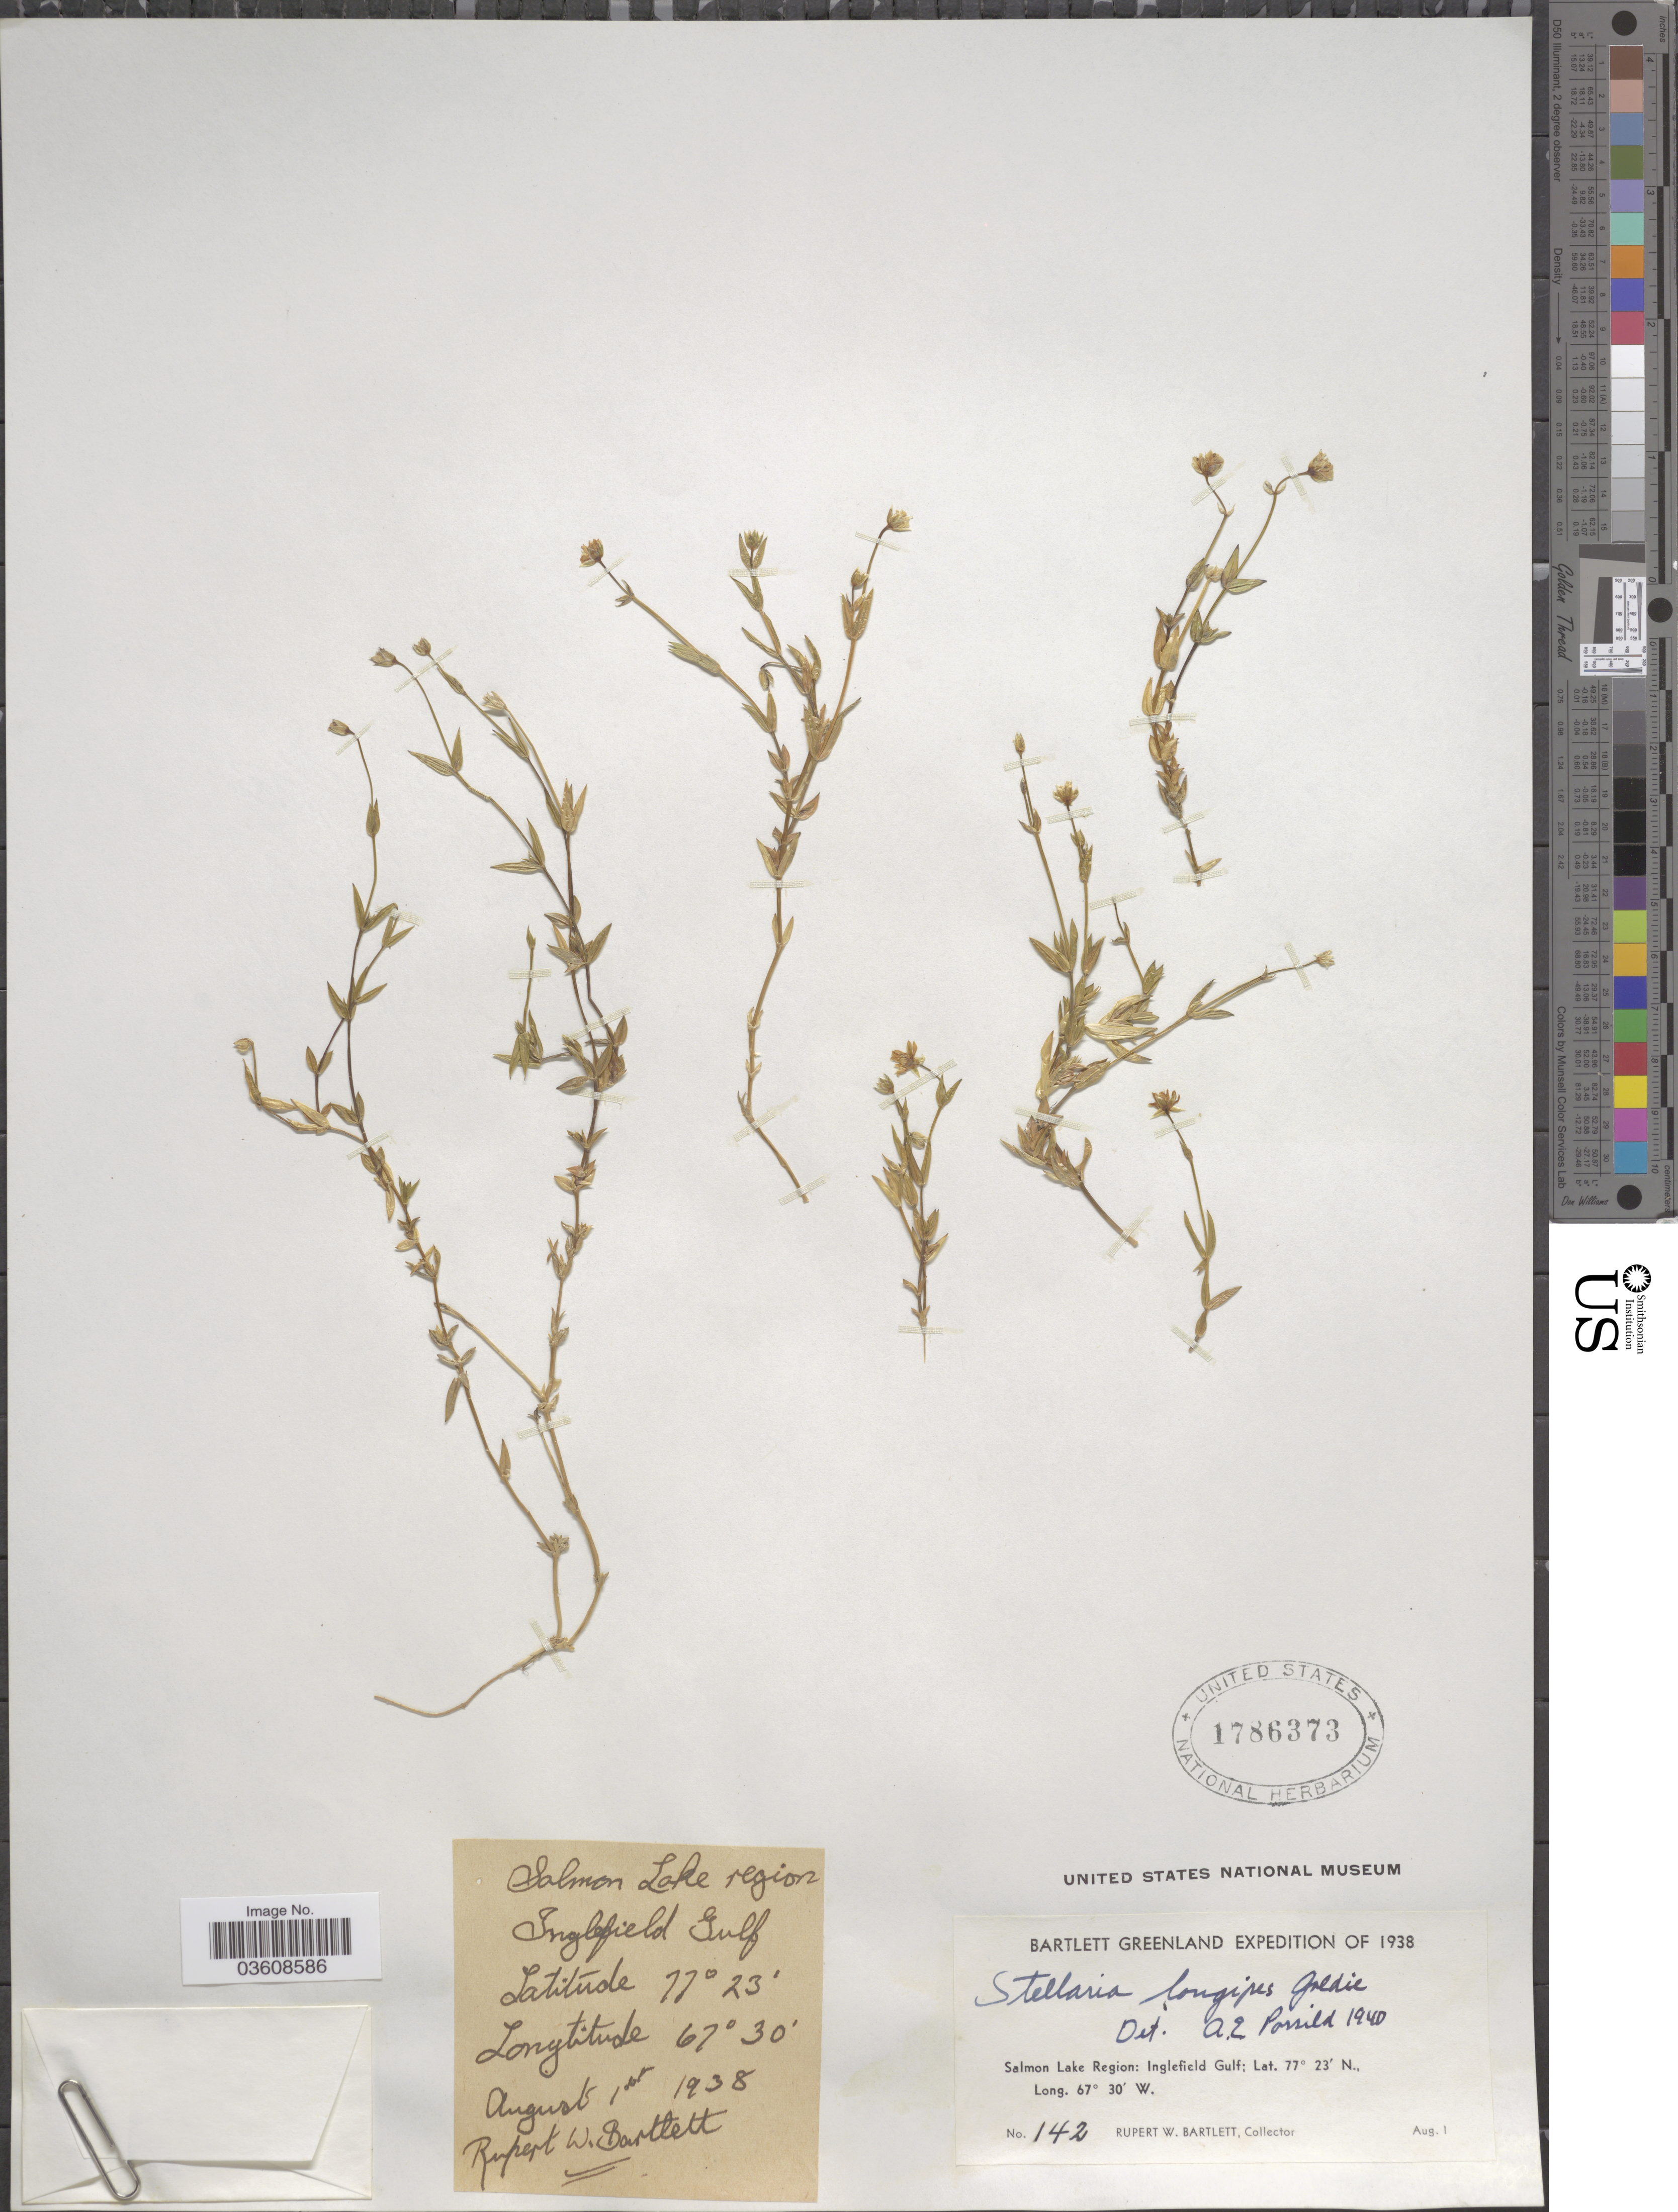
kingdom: Plantae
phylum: Tracheophyta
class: Magnoliopsida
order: Caryophyllales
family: Caryophyllaceae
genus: Stellaria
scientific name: Stellaria longipes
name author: Goldie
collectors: R. W. Bartlett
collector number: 142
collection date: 1938-08-01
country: Greenland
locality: Salmon Lake Region: Inglefield Gulf.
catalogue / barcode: US 1786373